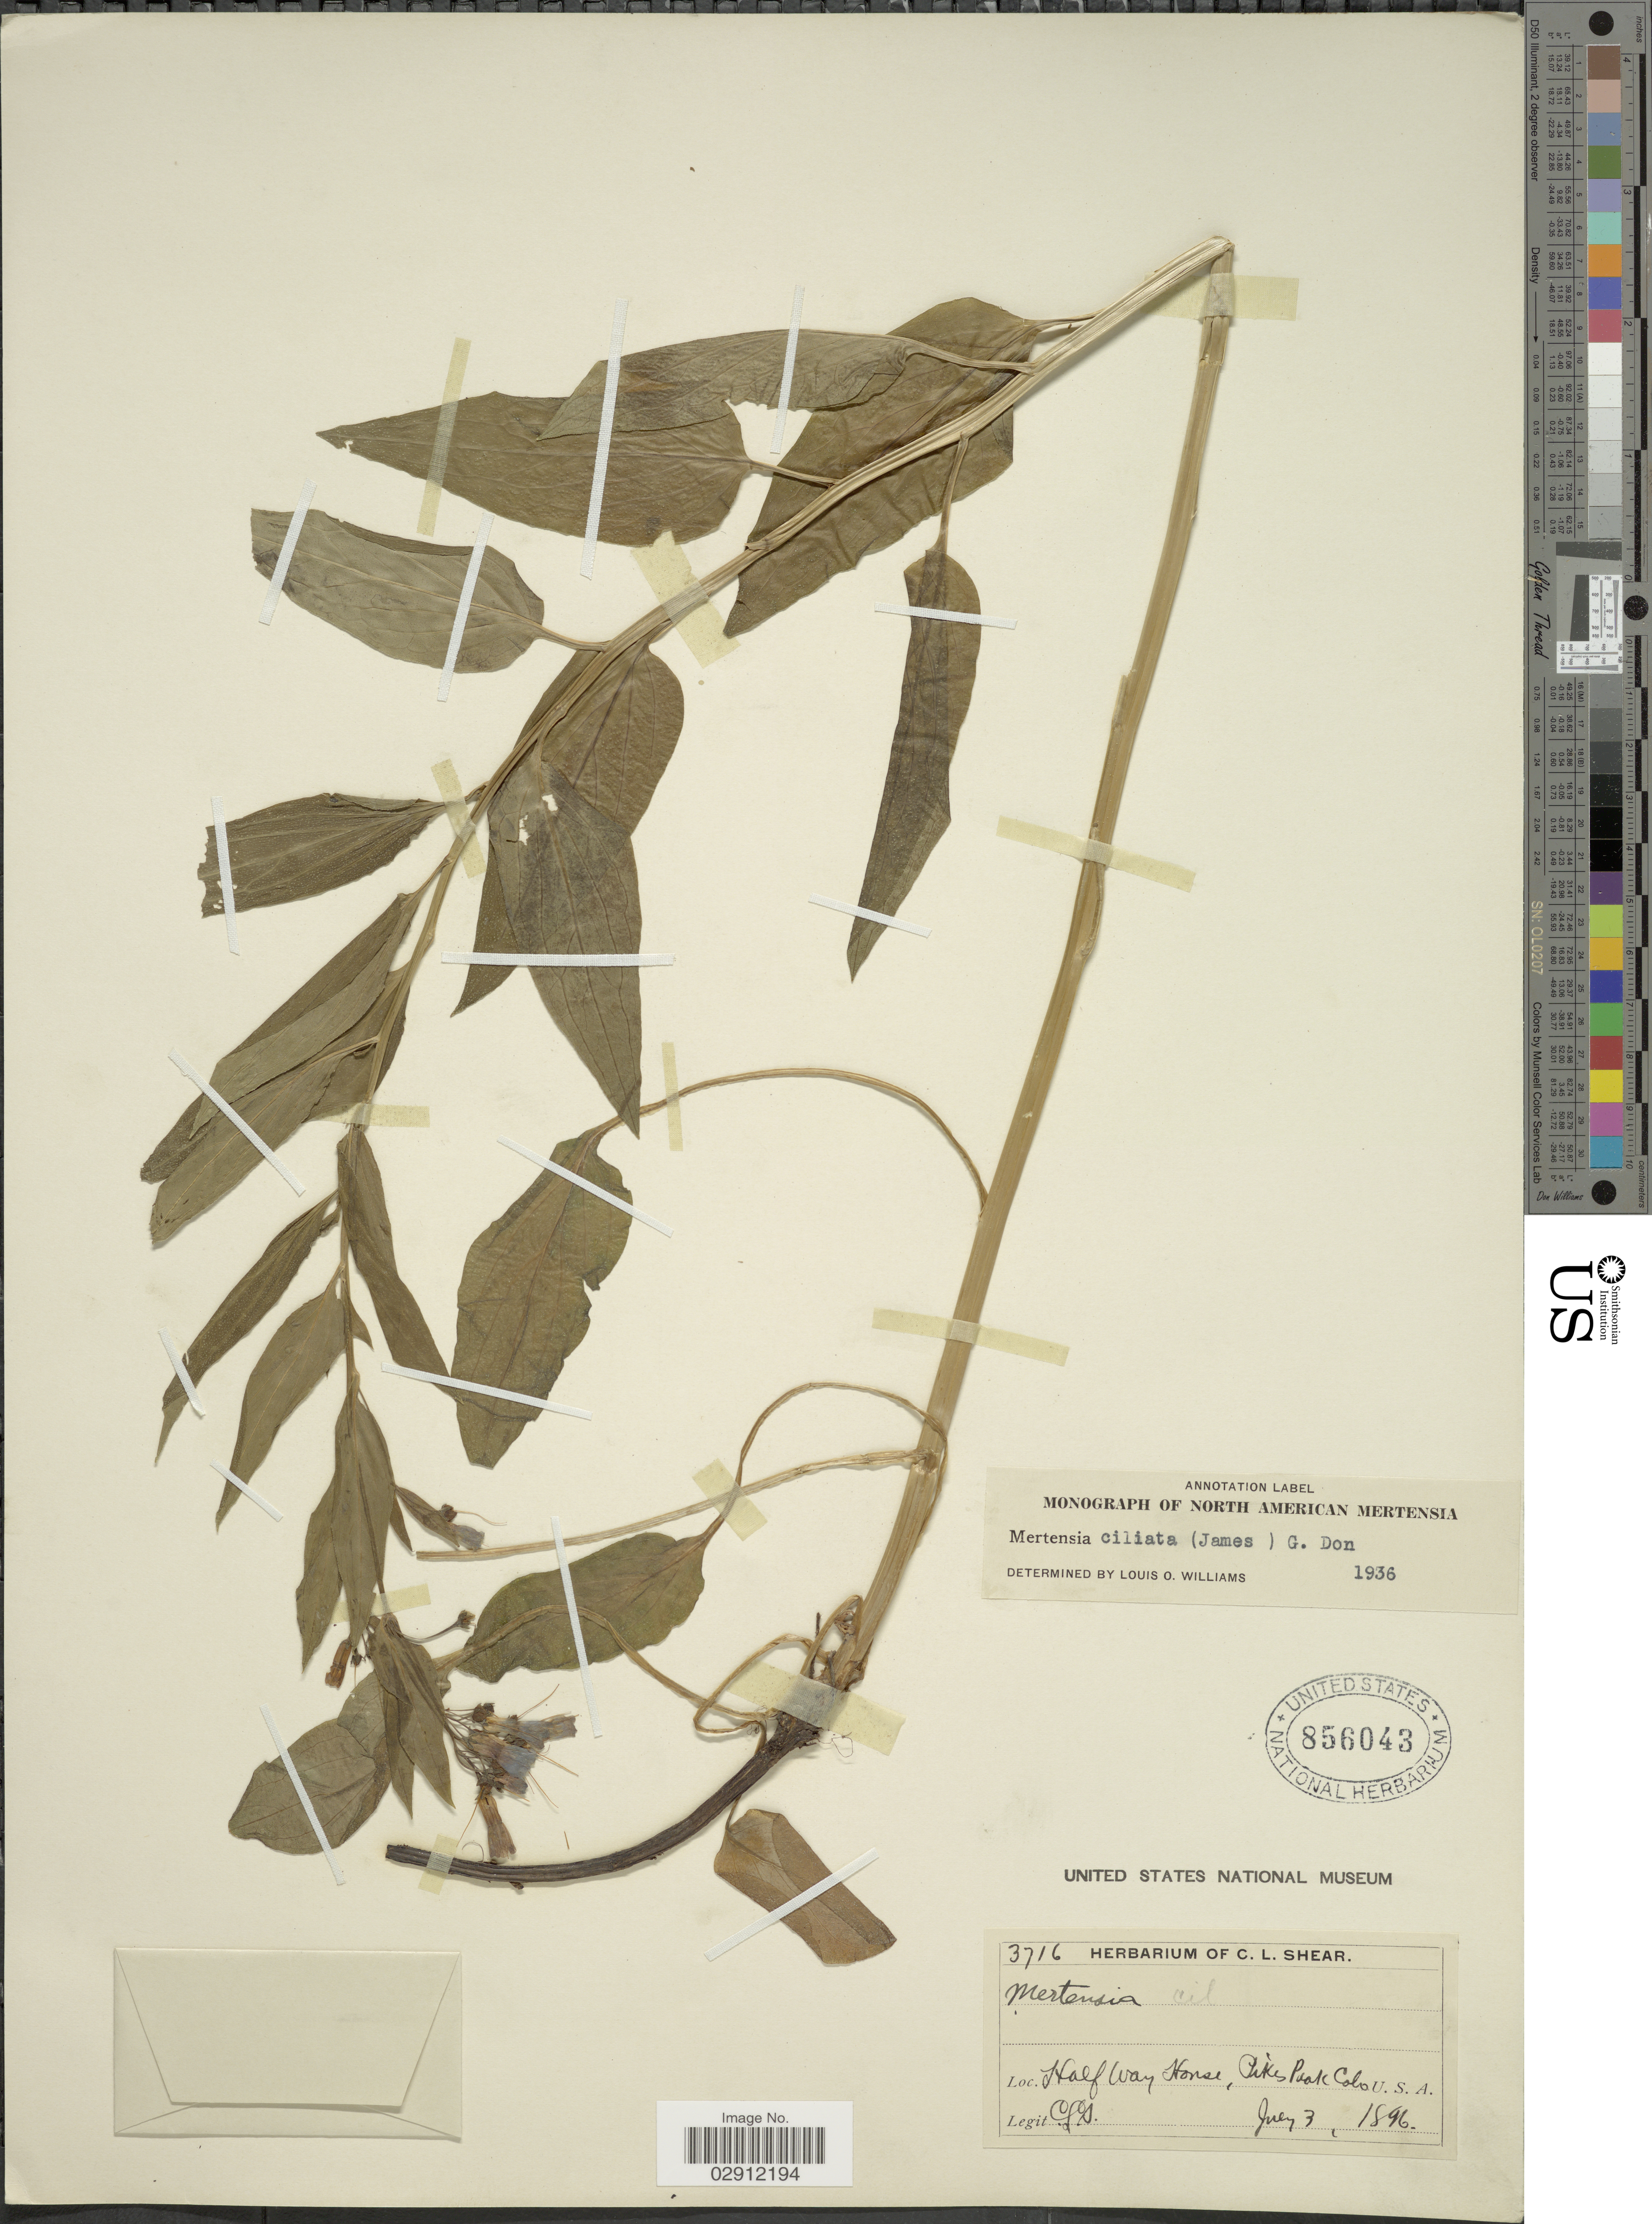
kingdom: Plantae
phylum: Tracheophyta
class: Magnoliopsida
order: Boraginales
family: Boraginaceae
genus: Mertensia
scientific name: Mertensia ciliata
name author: (James) G. Don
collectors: C. L. Shear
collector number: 3716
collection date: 1896-07-03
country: United States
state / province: Colorado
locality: Half Way House, Pikes Peak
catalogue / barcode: US 856043